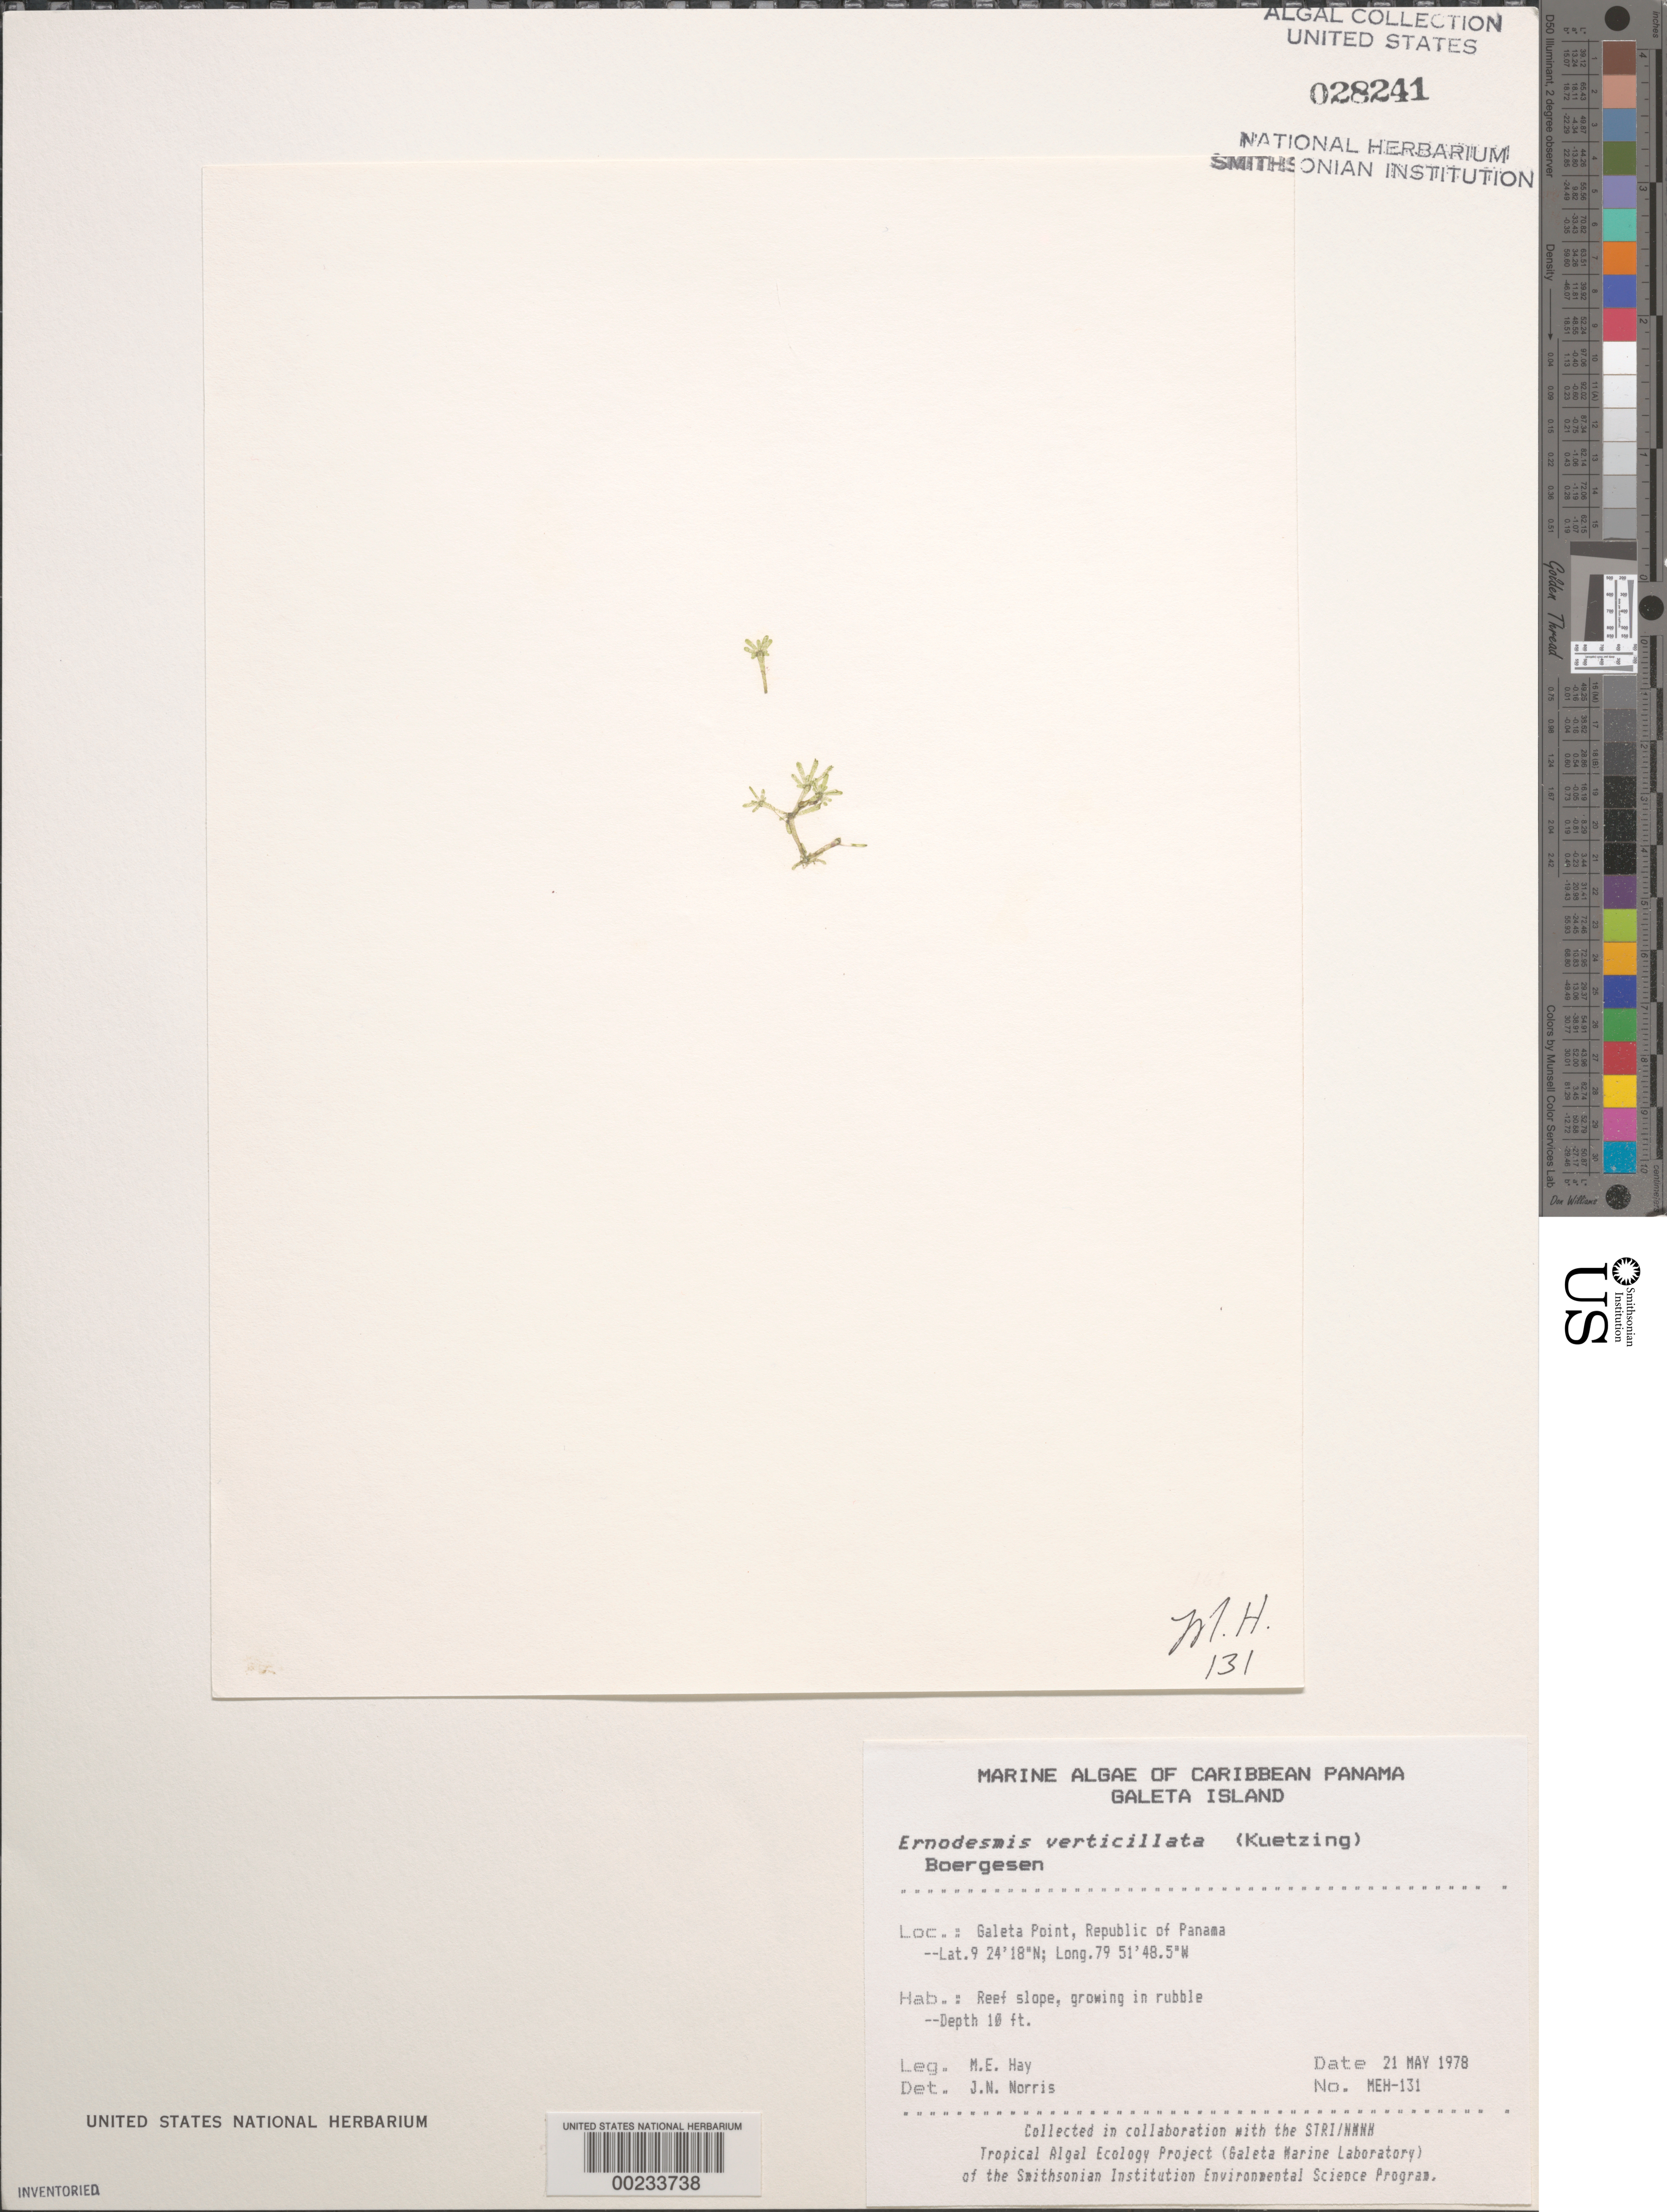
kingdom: Plantae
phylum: Chlorophyta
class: Ulvophyceae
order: Siphonocladales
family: Siphonocladaceae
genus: Ernodesmis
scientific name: Ernodesmis verticillata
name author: (Kütz.) Børgesen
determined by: Norris, James N.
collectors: M. E. Hay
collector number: MEH-131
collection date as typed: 21 May 1978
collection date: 1978-05-21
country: Panama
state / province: Colón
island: Galeta Island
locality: Galeta Point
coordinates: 9 24' 18" N, 79 51' 48.5" W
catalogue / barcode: US 28241